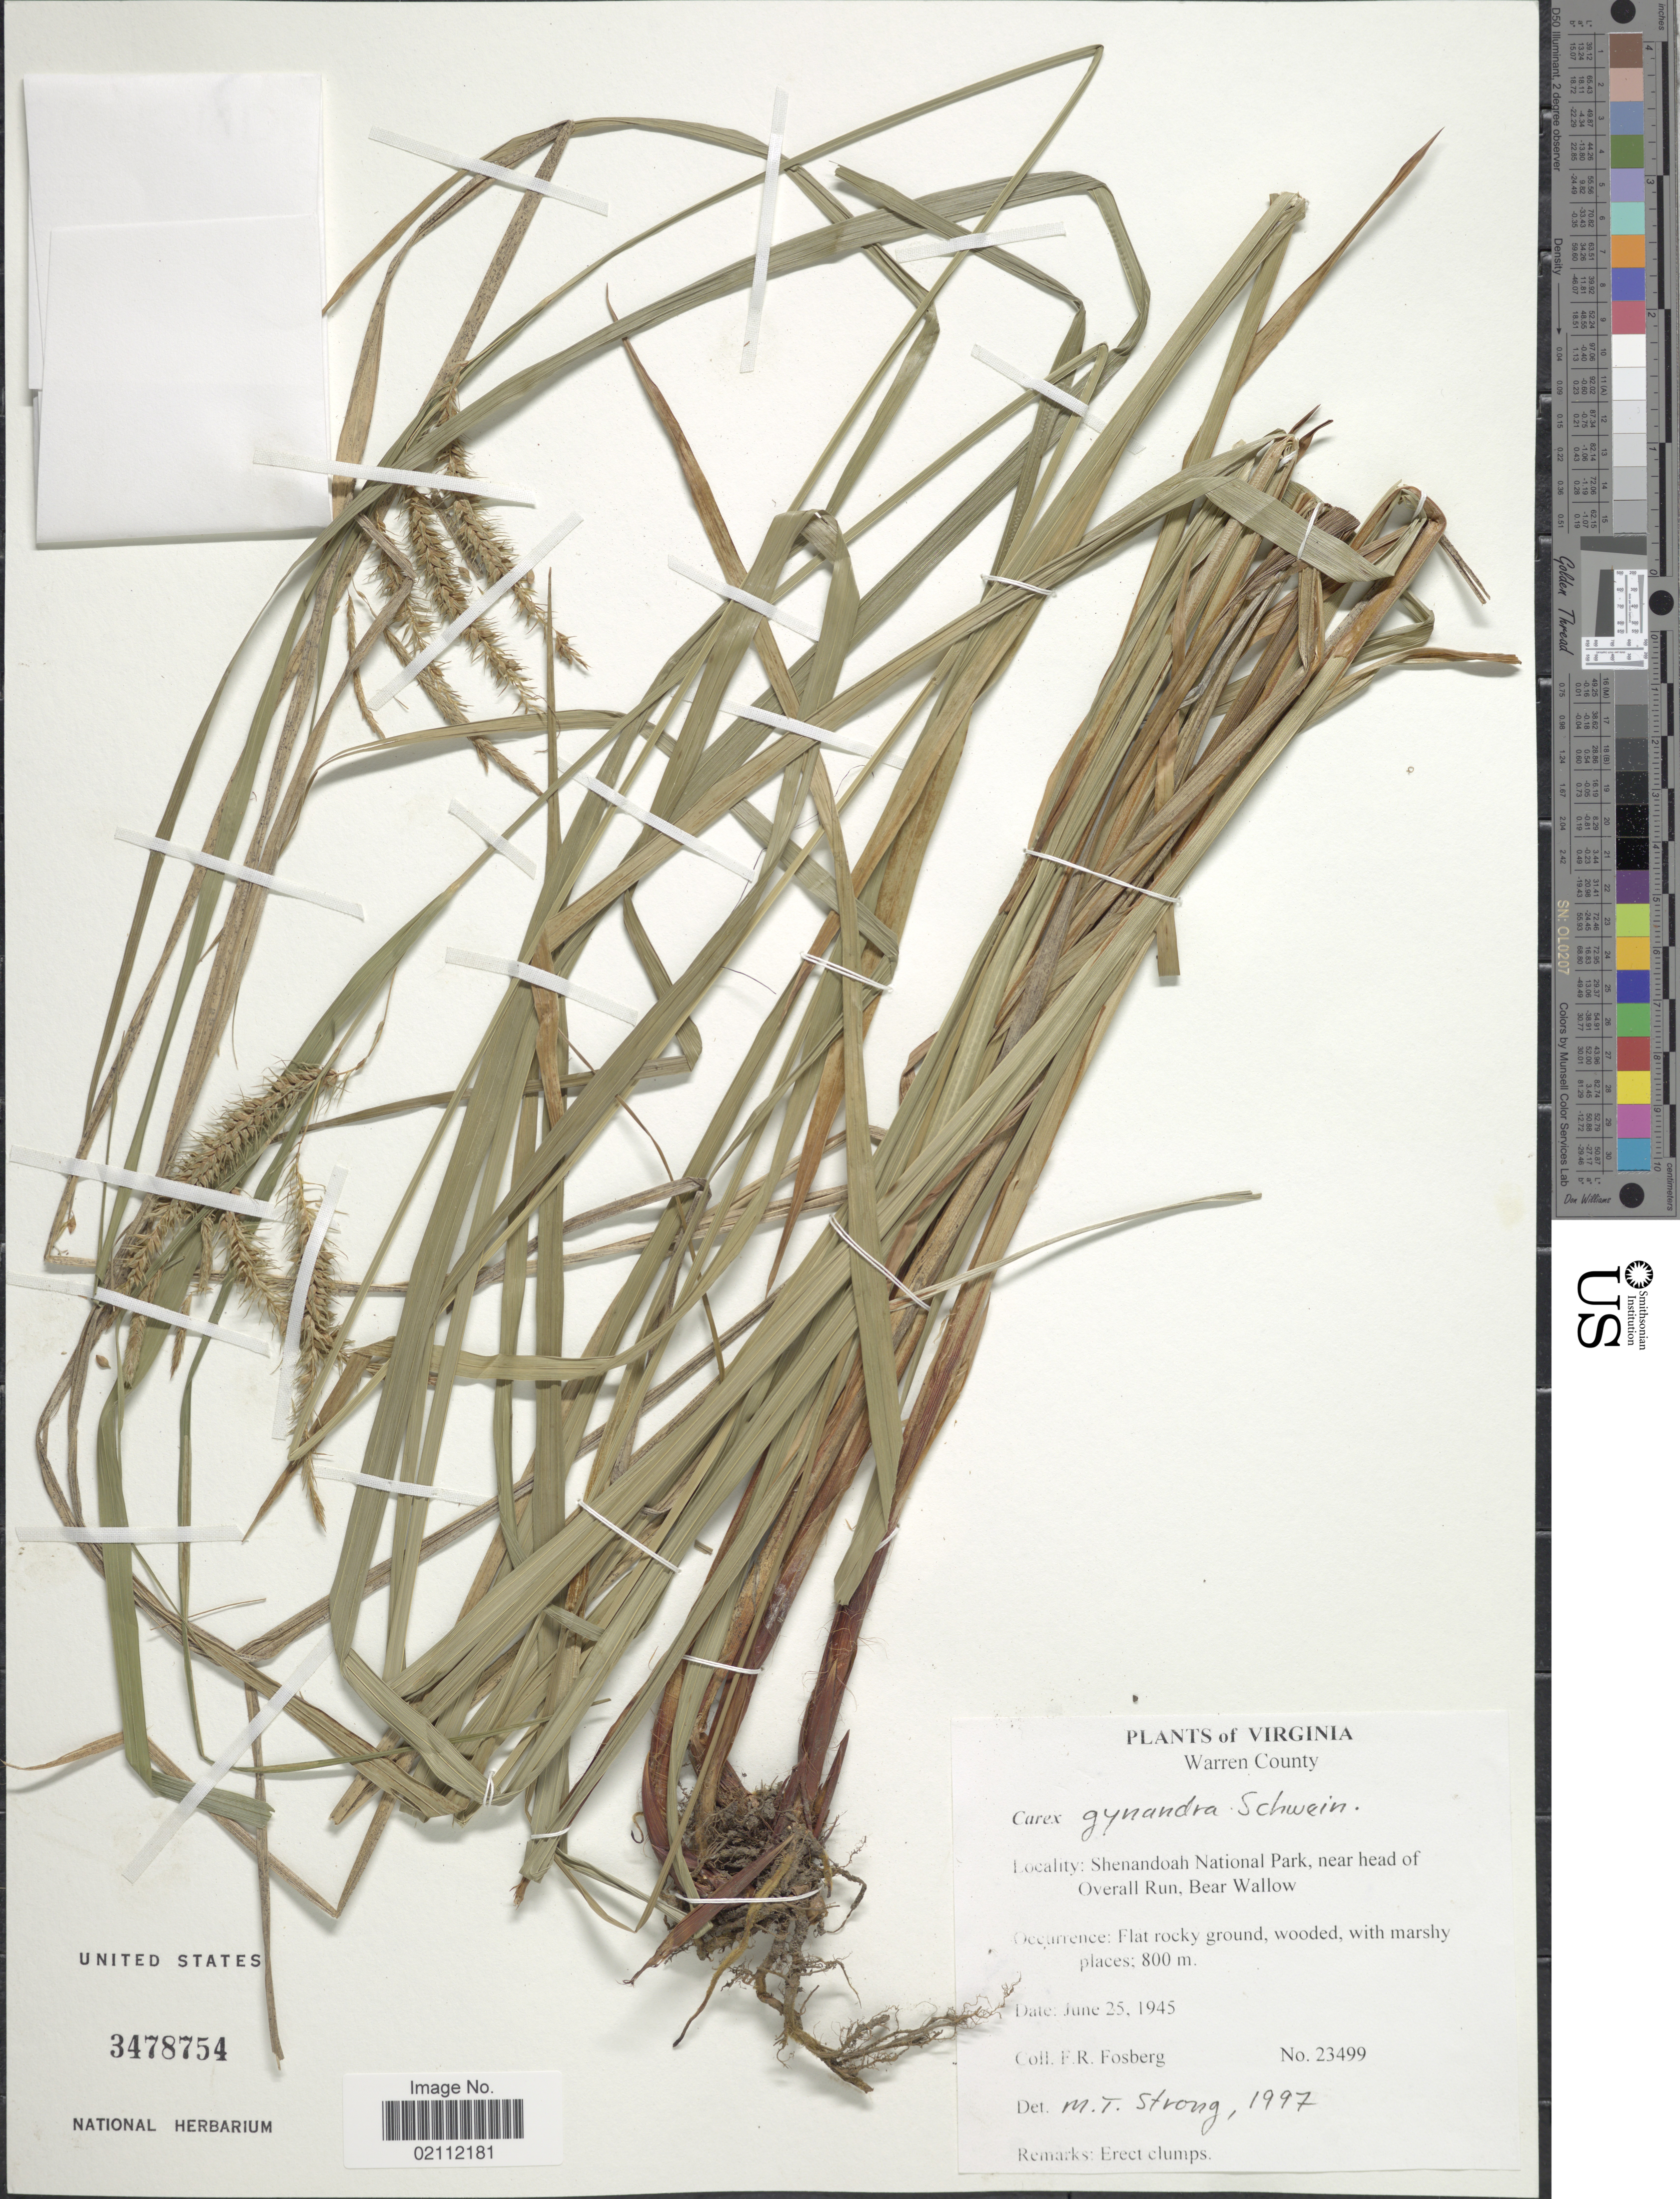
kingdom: Plantae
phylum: Tracheophyta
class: Liliopsida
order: Poales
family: Cyperaceae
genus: Carex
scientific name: Carex gynandra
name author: Schwein.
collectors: F. R. Fosberg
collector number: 23499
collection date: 1945-06-25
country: United States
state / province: Virginia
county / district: Warren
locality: Warren County. Shenandoah National Park, near head of Overall Run, Bear Wallow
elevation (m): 800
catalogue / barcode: US 3478754